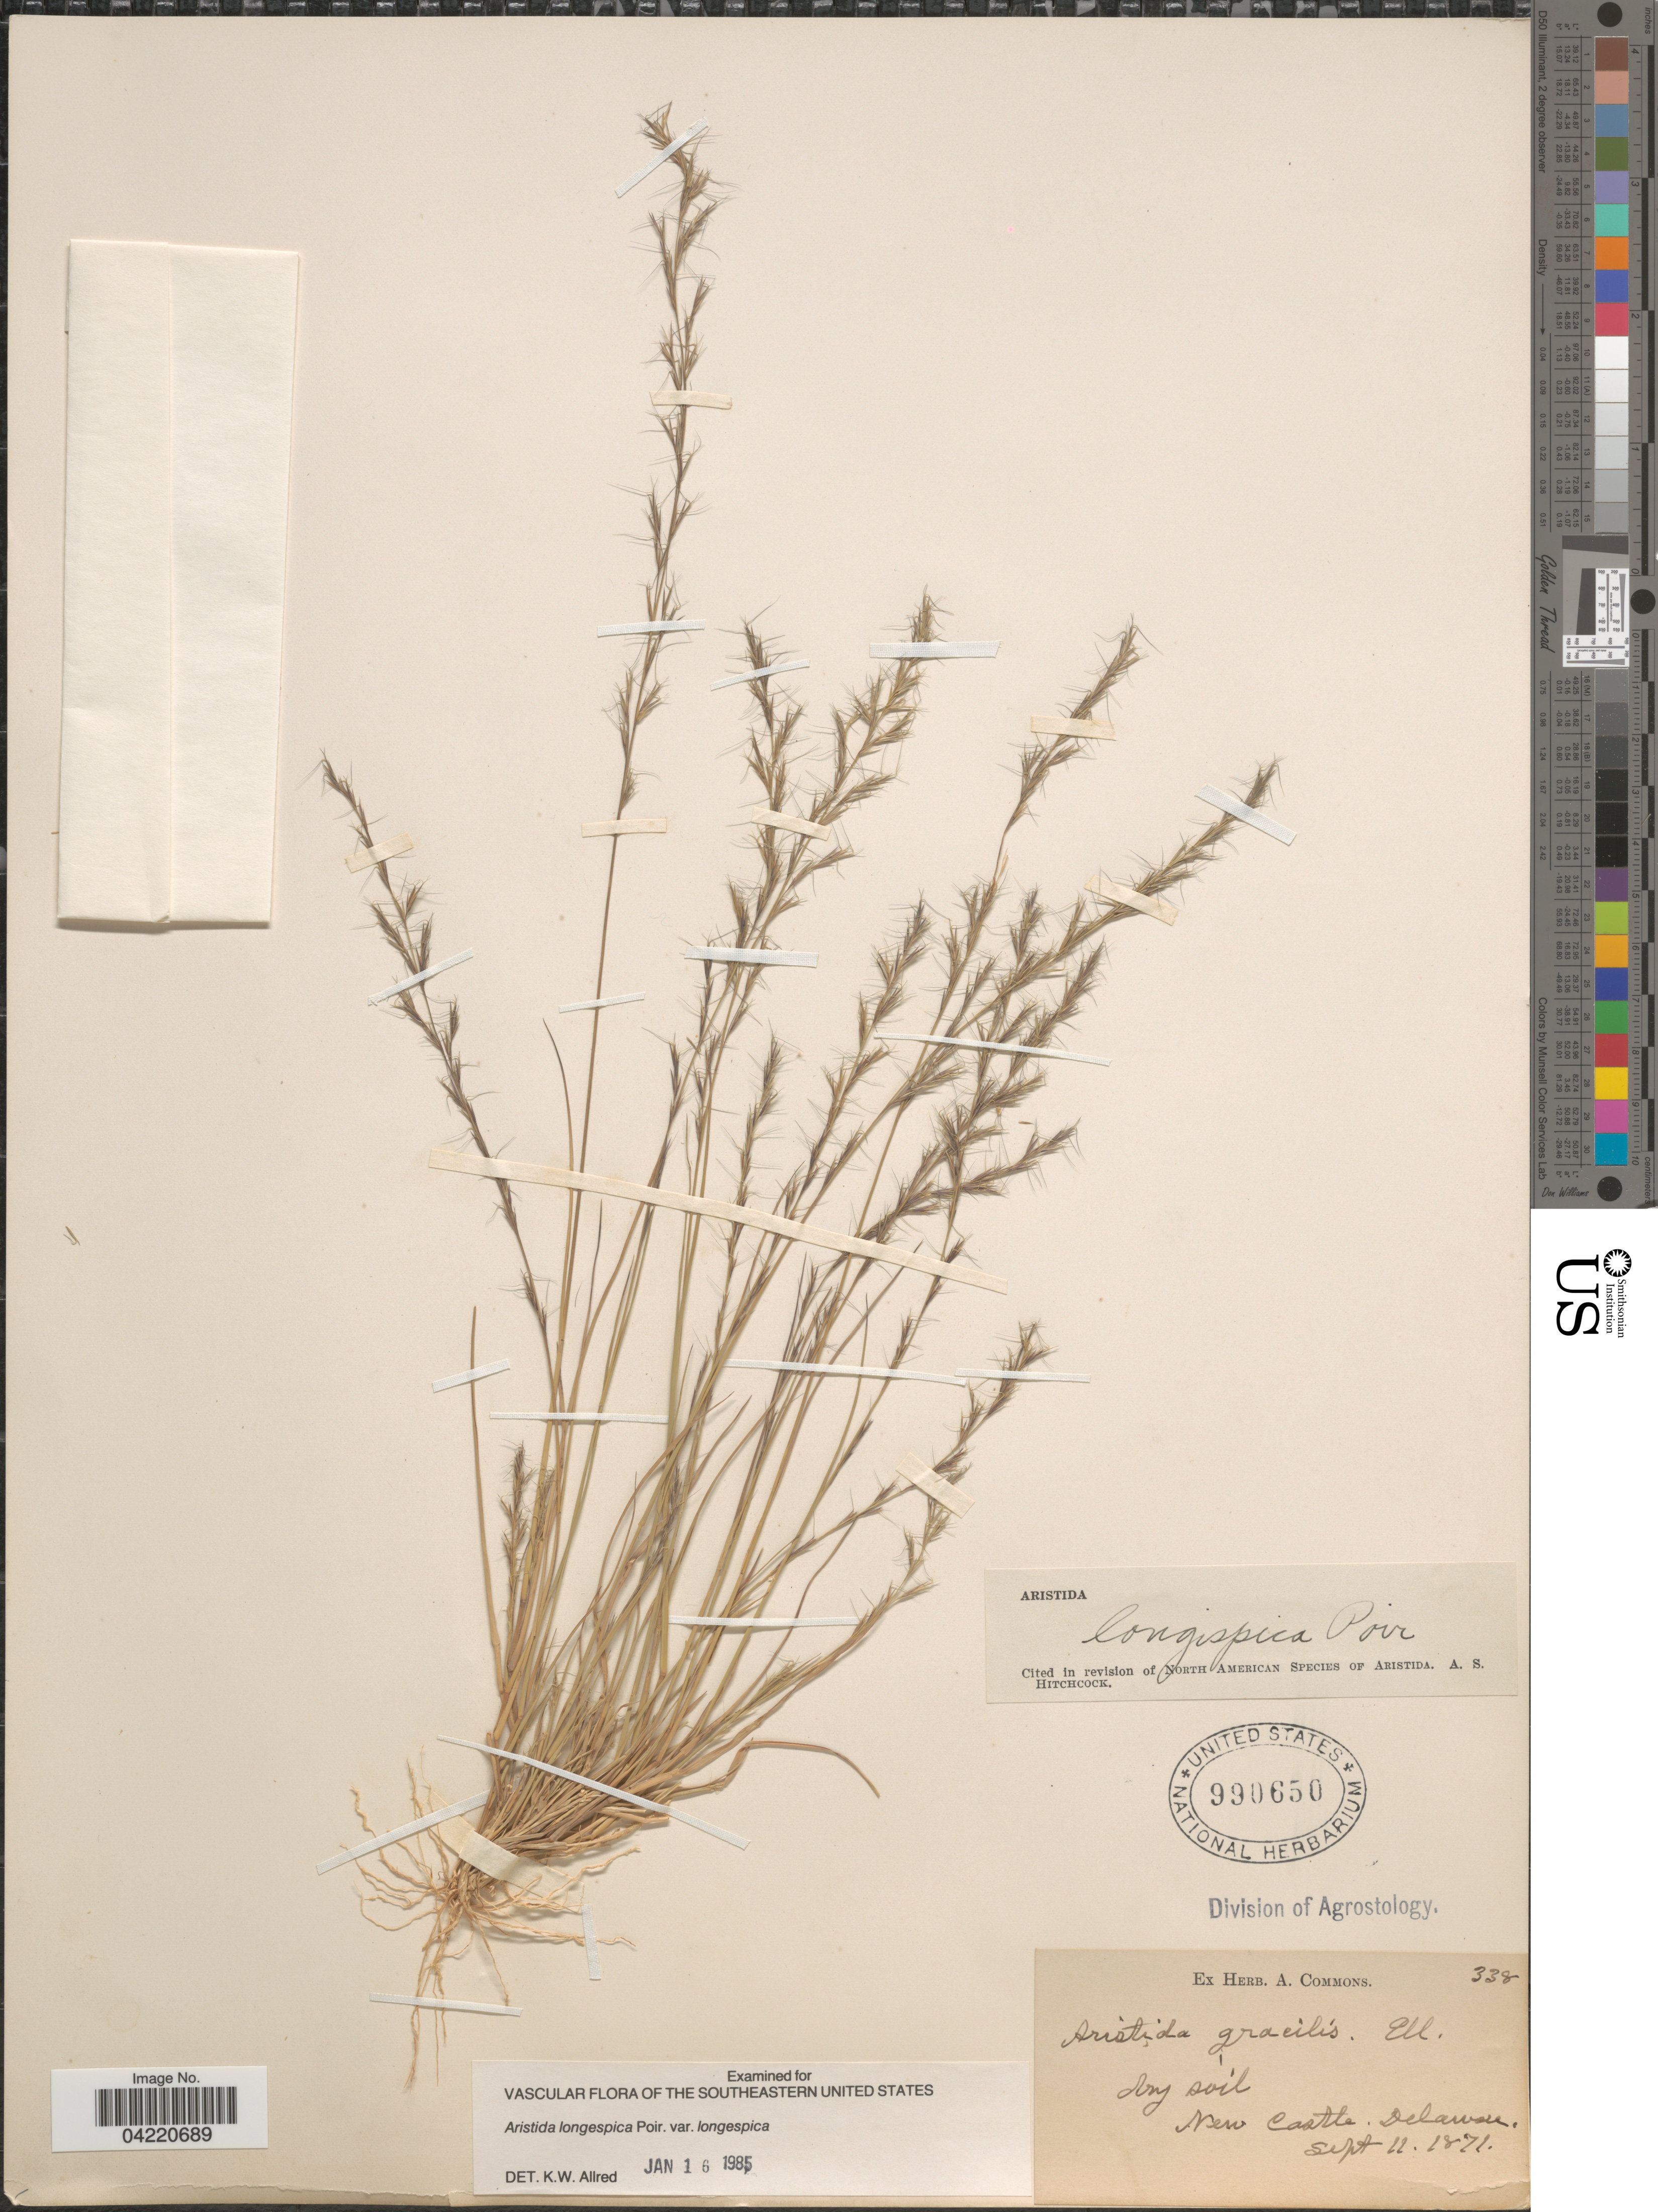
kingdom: Plantae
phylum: Tracheophyta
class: Liliopsida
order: Poales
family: Poaceae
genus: Aristida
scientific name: Aristida longespica var. longespica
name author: Poir.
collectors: ex herb. A. Commons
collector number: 338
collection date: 1871-09-11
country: United States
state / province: Delaware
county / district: New Castle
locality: New Castle.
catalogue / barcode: US 990650